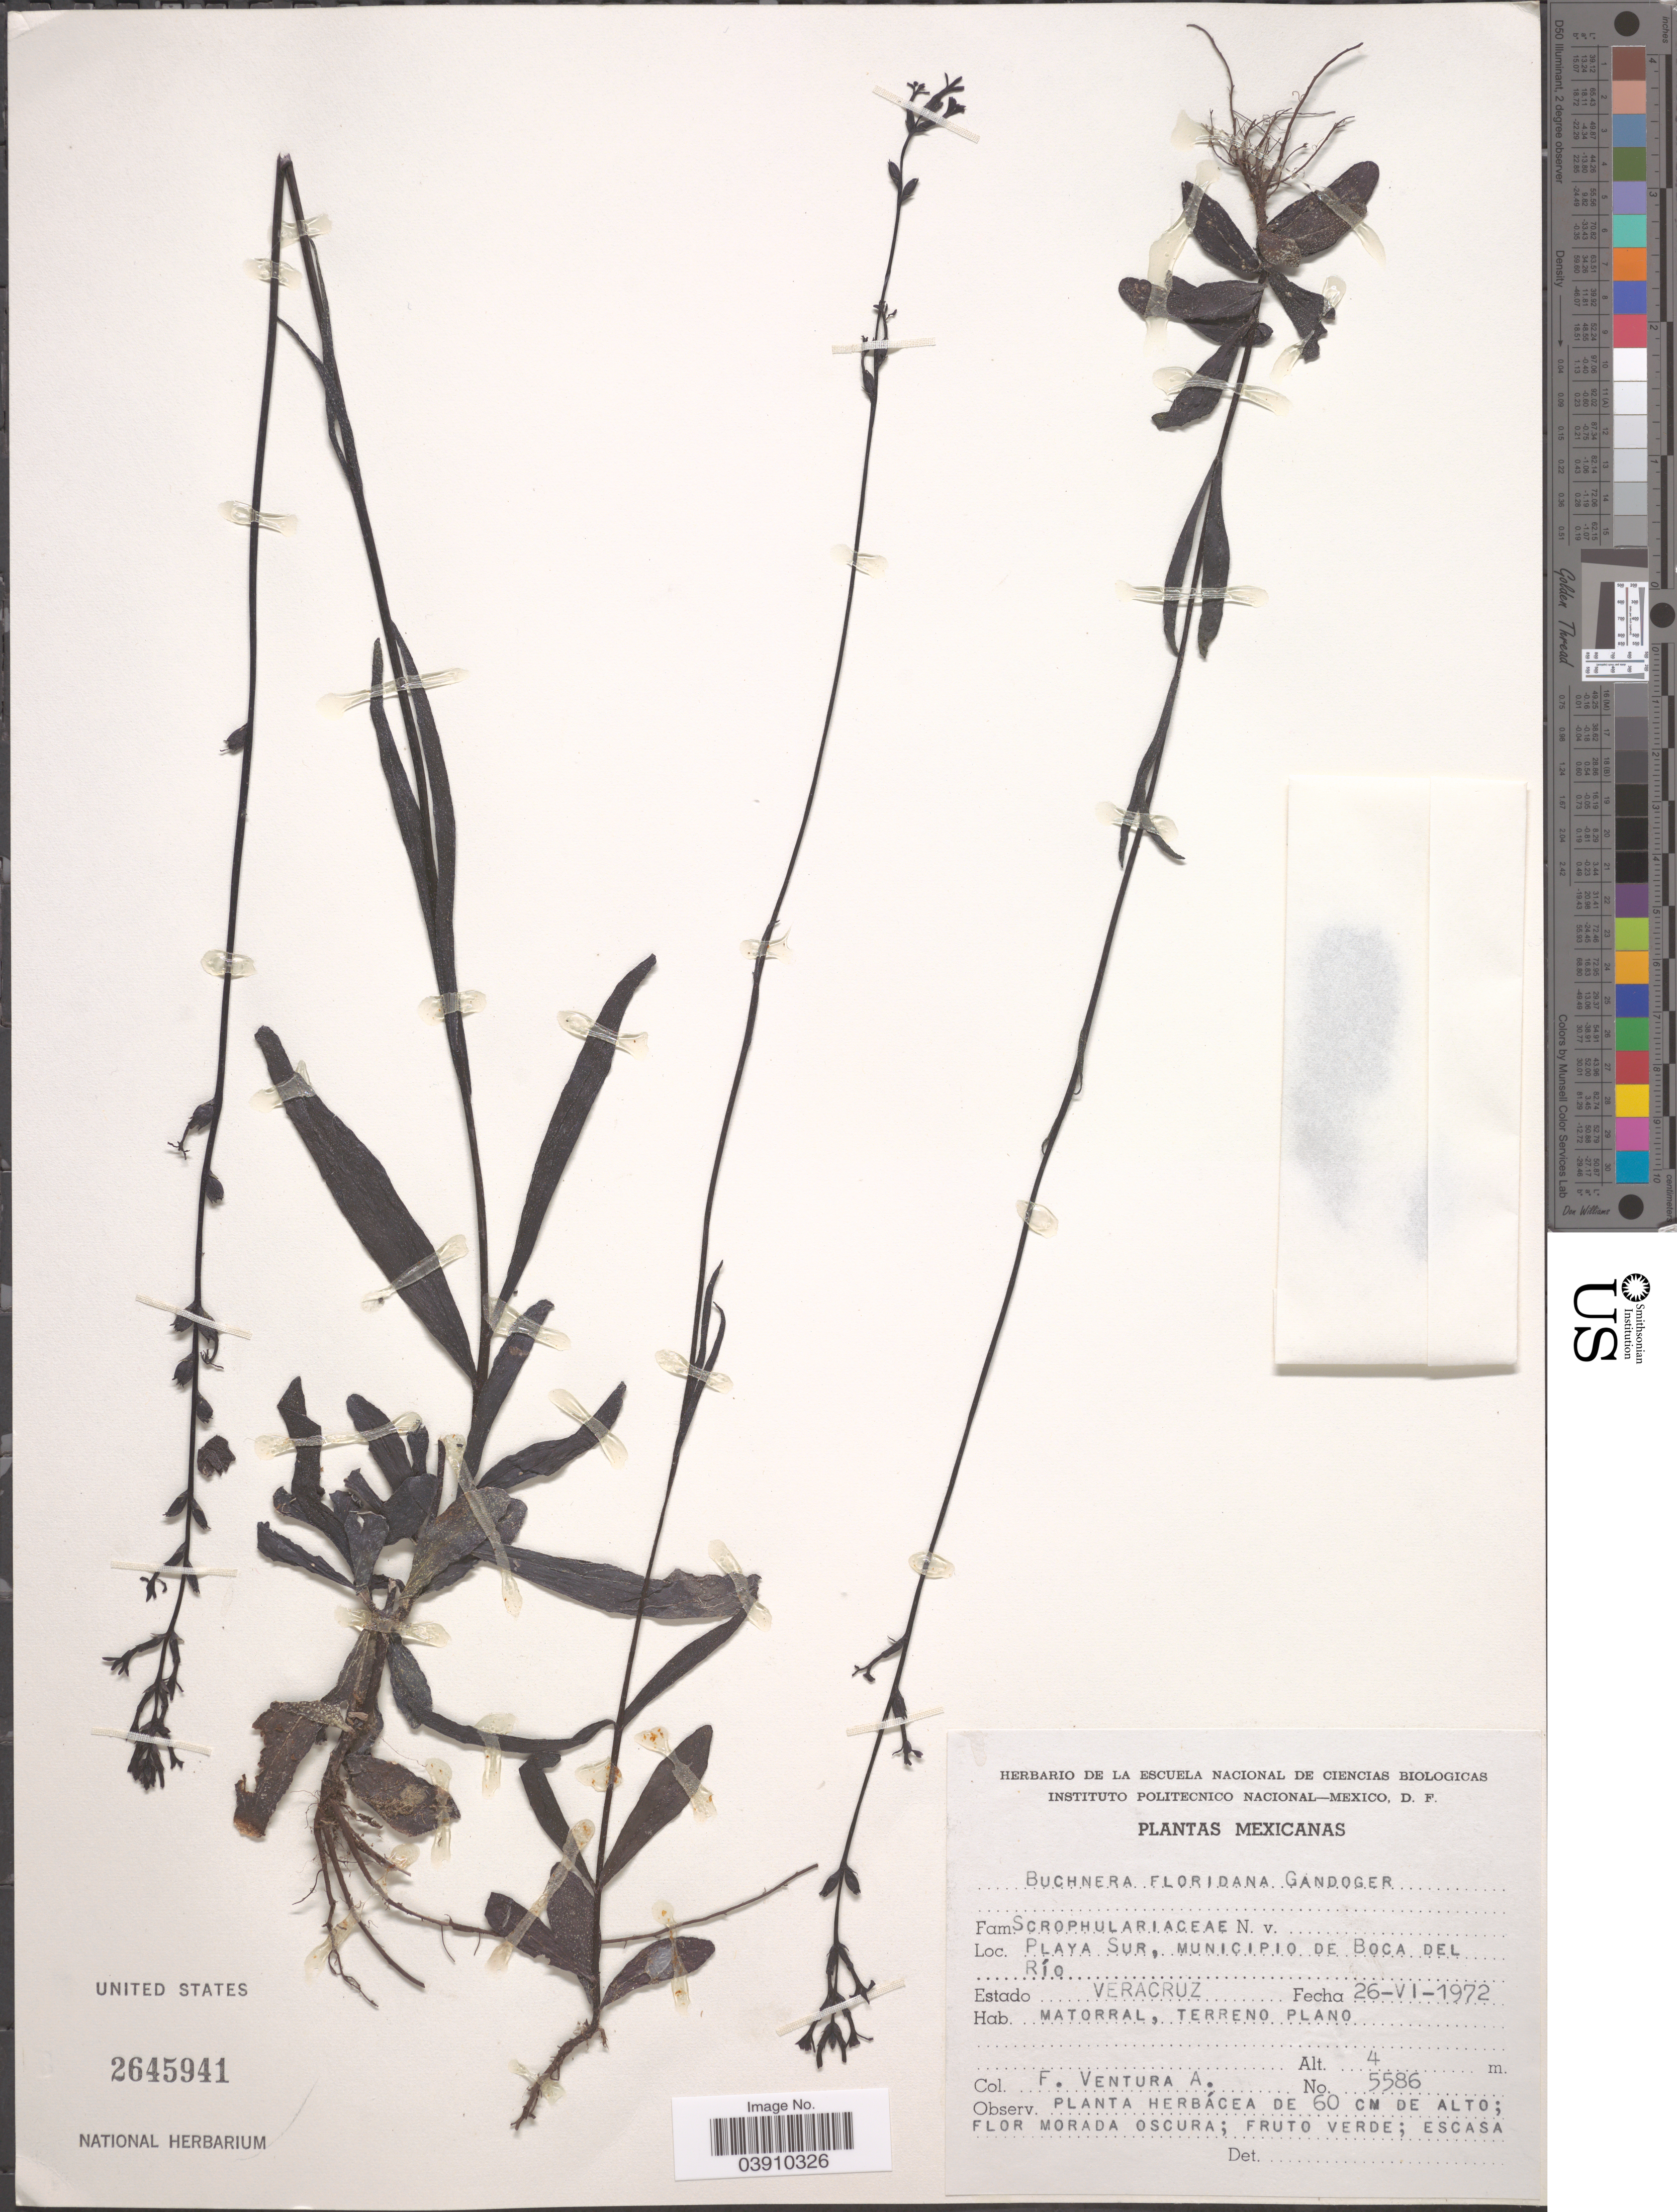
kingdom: Plantae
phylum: Tracheophyta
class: Magnoliopsida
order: Lamiales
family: Orobanchaceae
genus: Buchnera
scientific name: Buchnera floridana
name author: Gand.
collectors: F. Ventura A.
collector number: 5586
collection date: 1972-06-26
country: Mexico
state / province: Veracruz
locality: Playa Sur, Municipio de Boca del Río. Estado Veracruz.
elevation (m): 4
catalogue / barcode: US 2645941